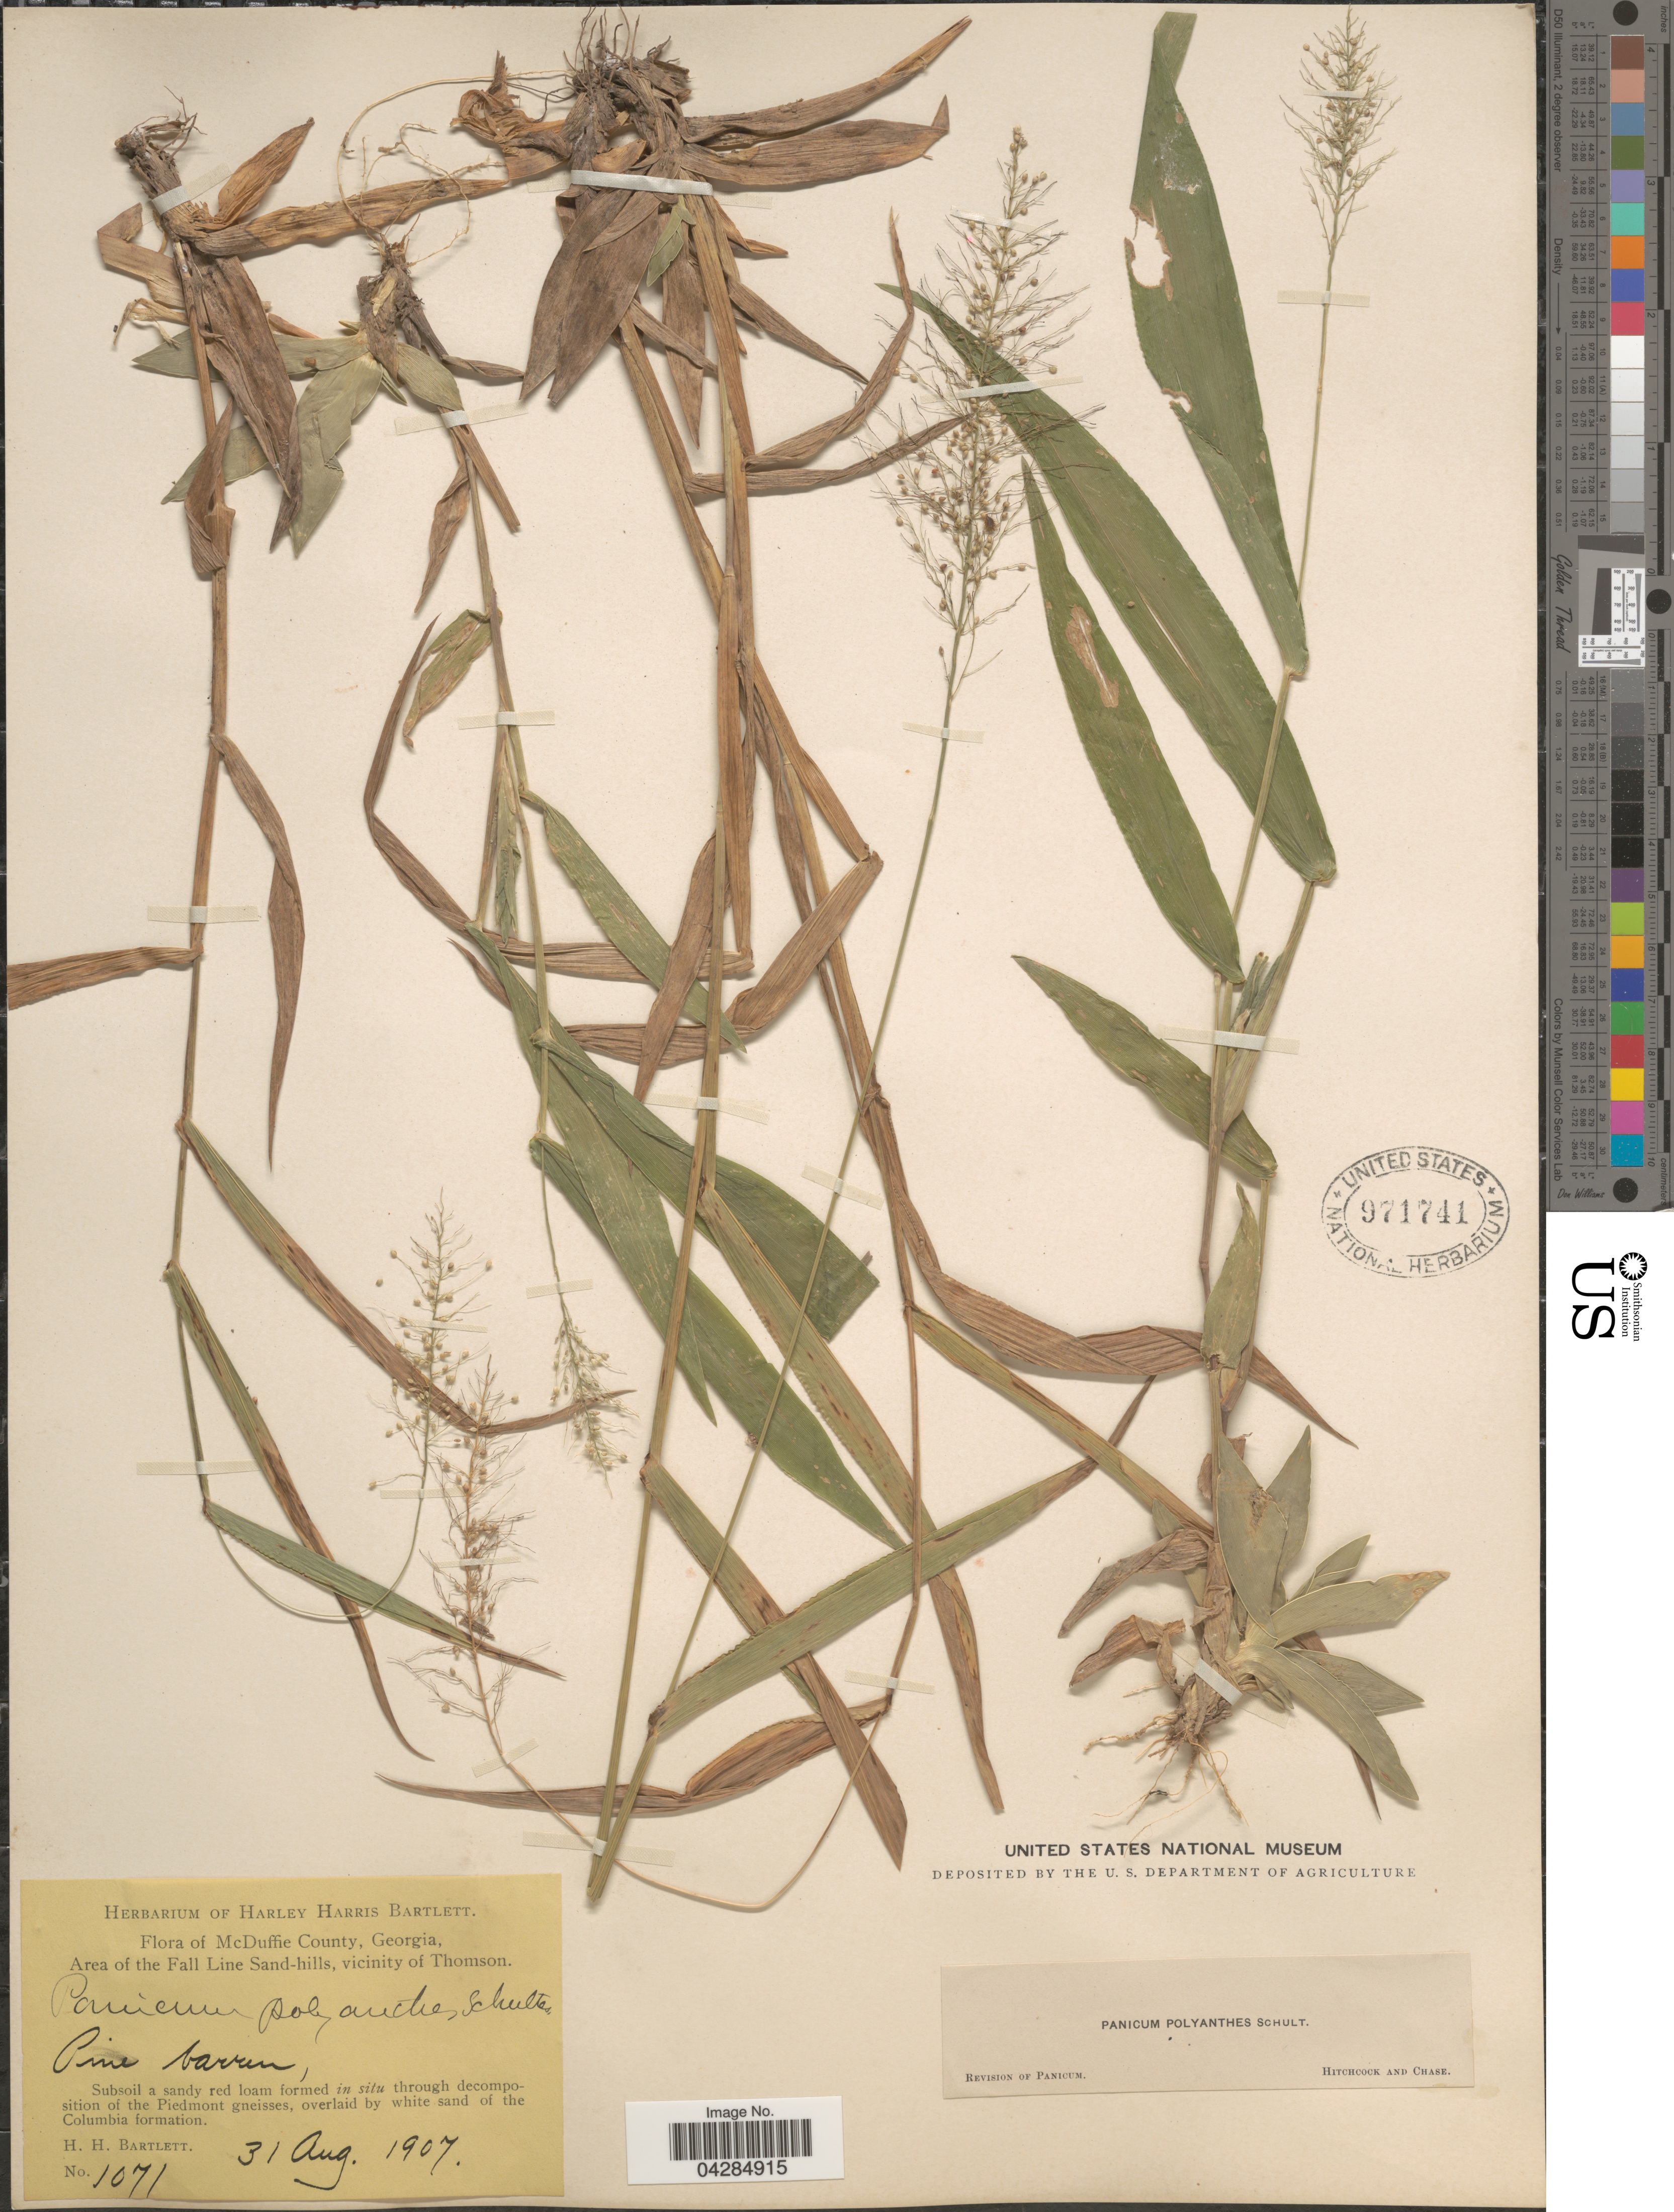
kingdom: Plantae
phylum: Tracheophyta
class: Liliopsida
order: Poales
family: Poaceae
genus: Dichanthelium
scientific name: Dichanthelium polyanthes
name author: (Schult.) Mohlenbr.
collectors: H. H. Bartlett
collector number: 1071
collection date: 1907-08-31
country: United States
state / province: Georgia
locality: McDuffie County. Area of the Fall Line Sand-hills, vicinity of Thomson.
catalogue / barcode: US 971741